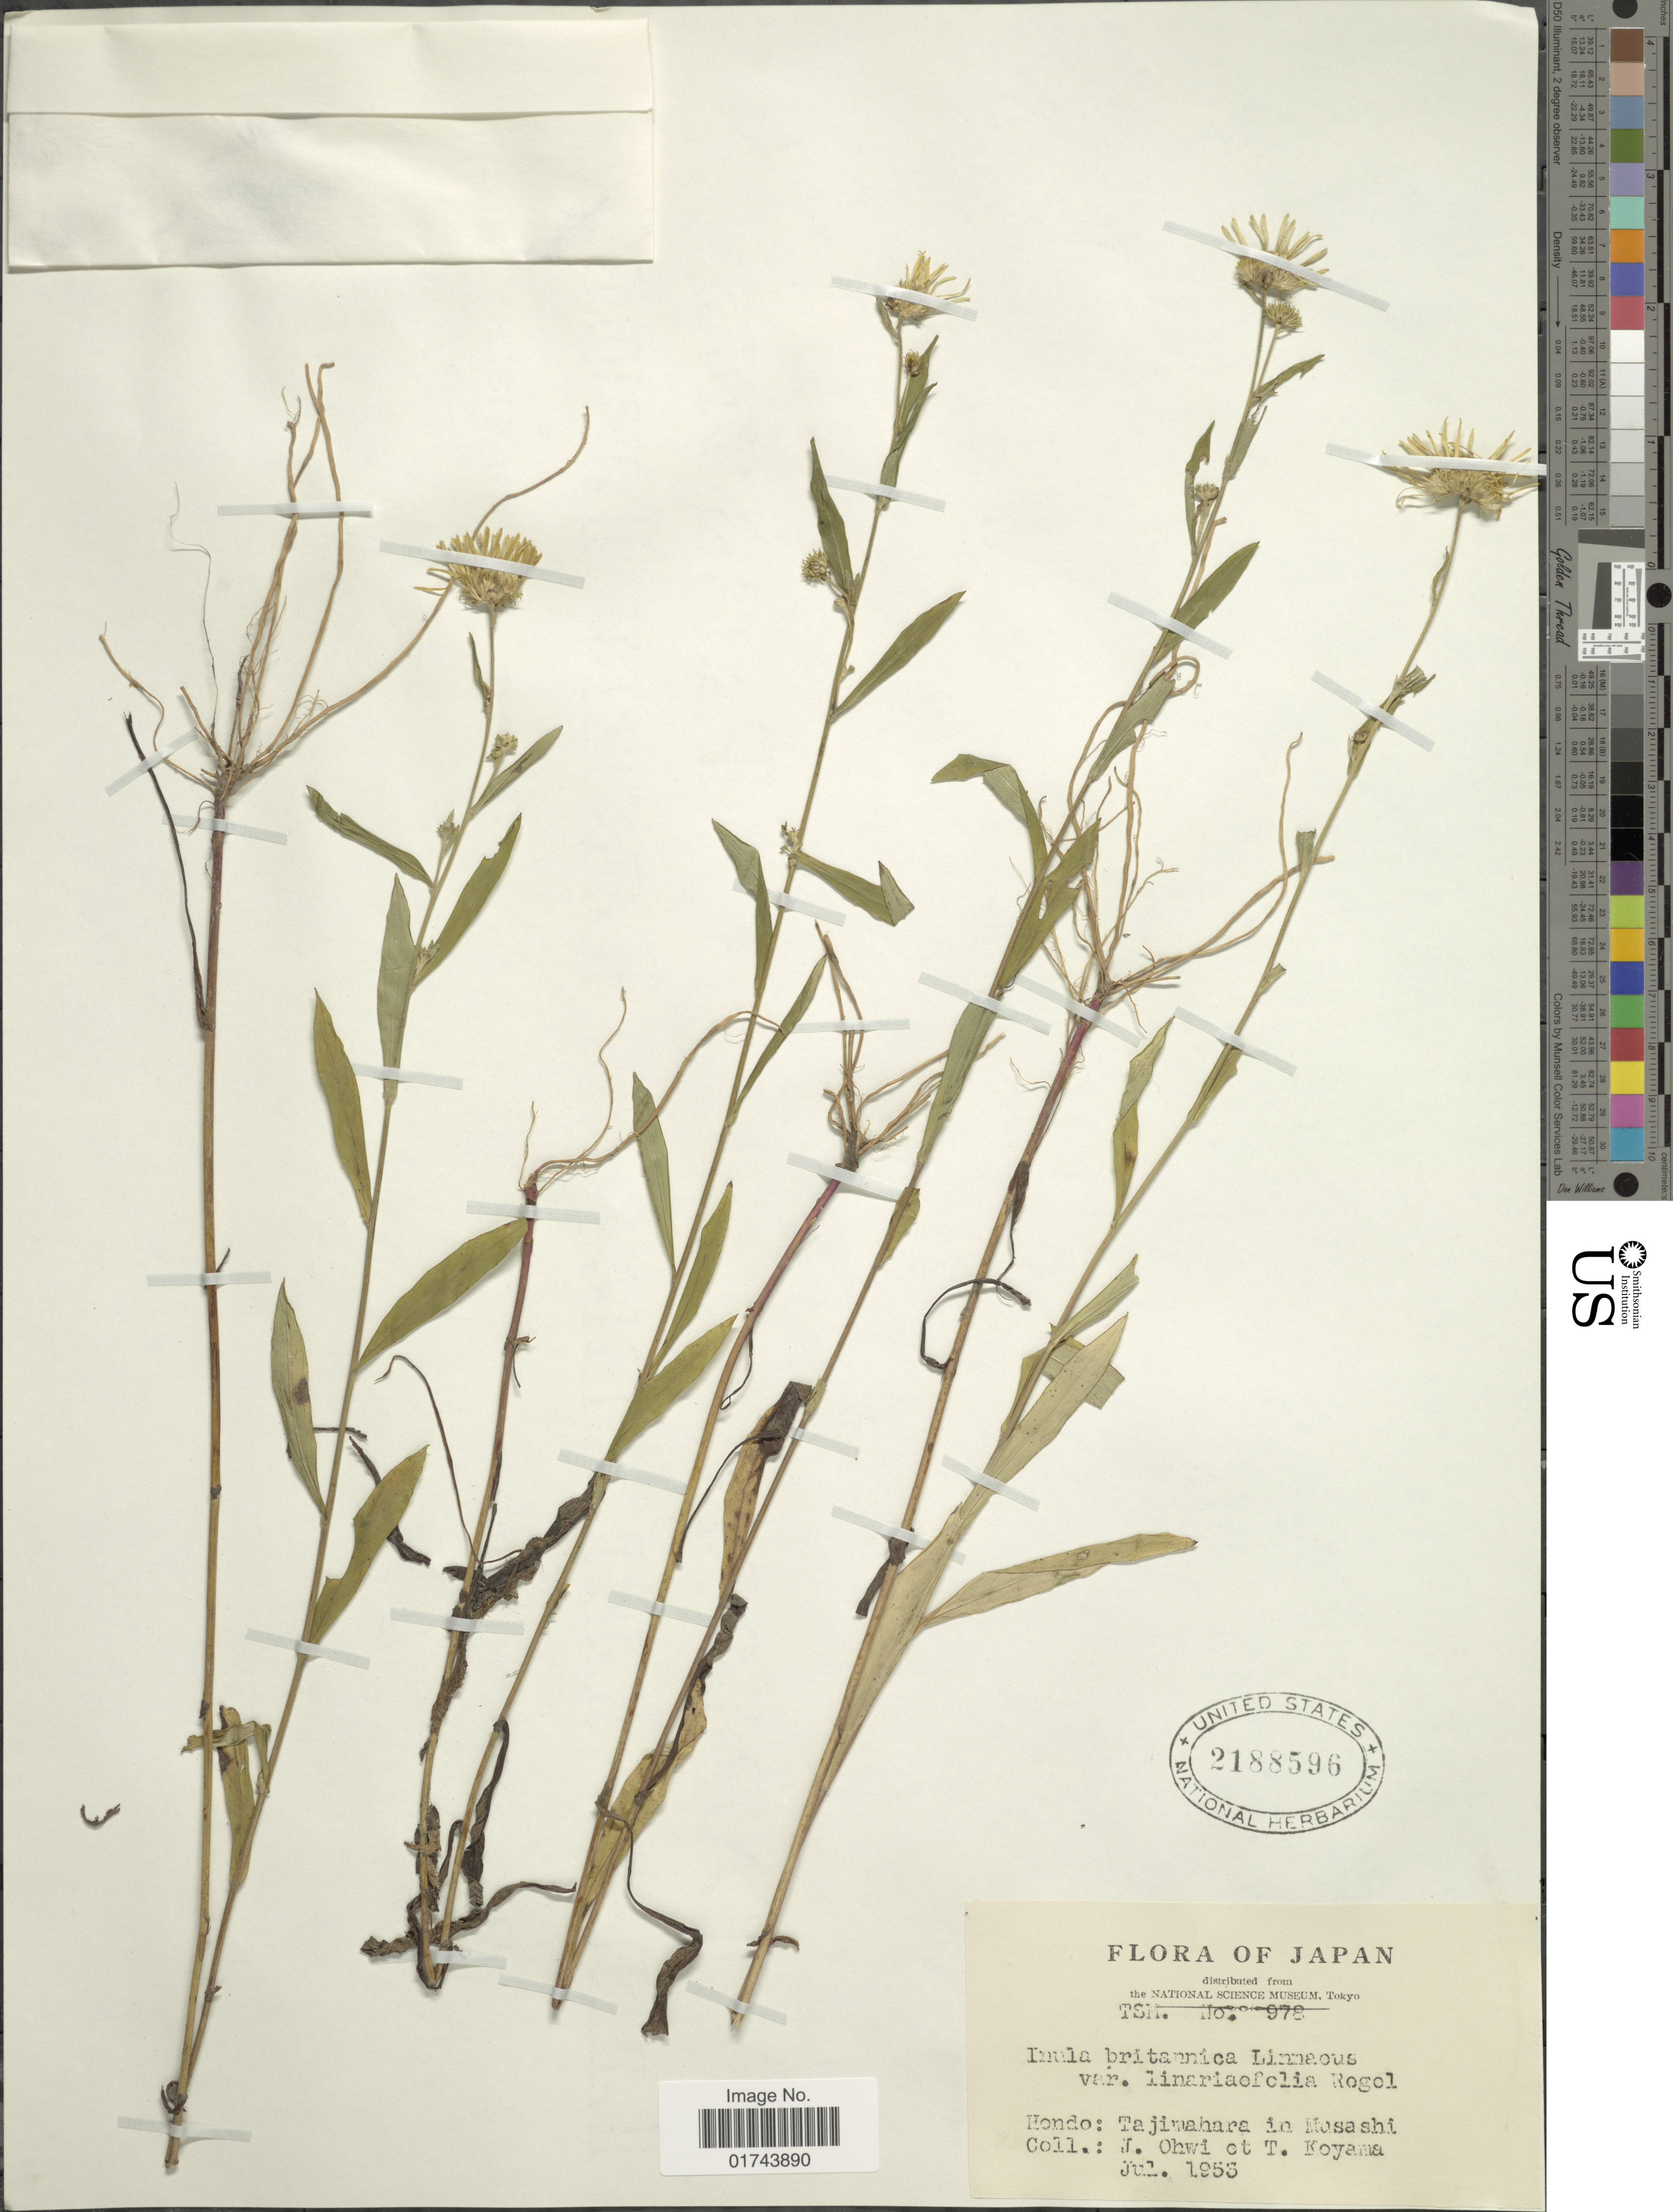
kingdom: Plantae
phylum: Tracheophyta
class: Magnoliopsida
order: Asterales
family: Asteraceae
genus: Inula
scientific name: Inula britannica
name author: L.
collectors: J. Ohwi & T. Koyama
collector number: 978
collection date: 1953-07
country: Japan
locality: Hondo: Tajimahara in Musashi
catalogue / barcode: US 2188596